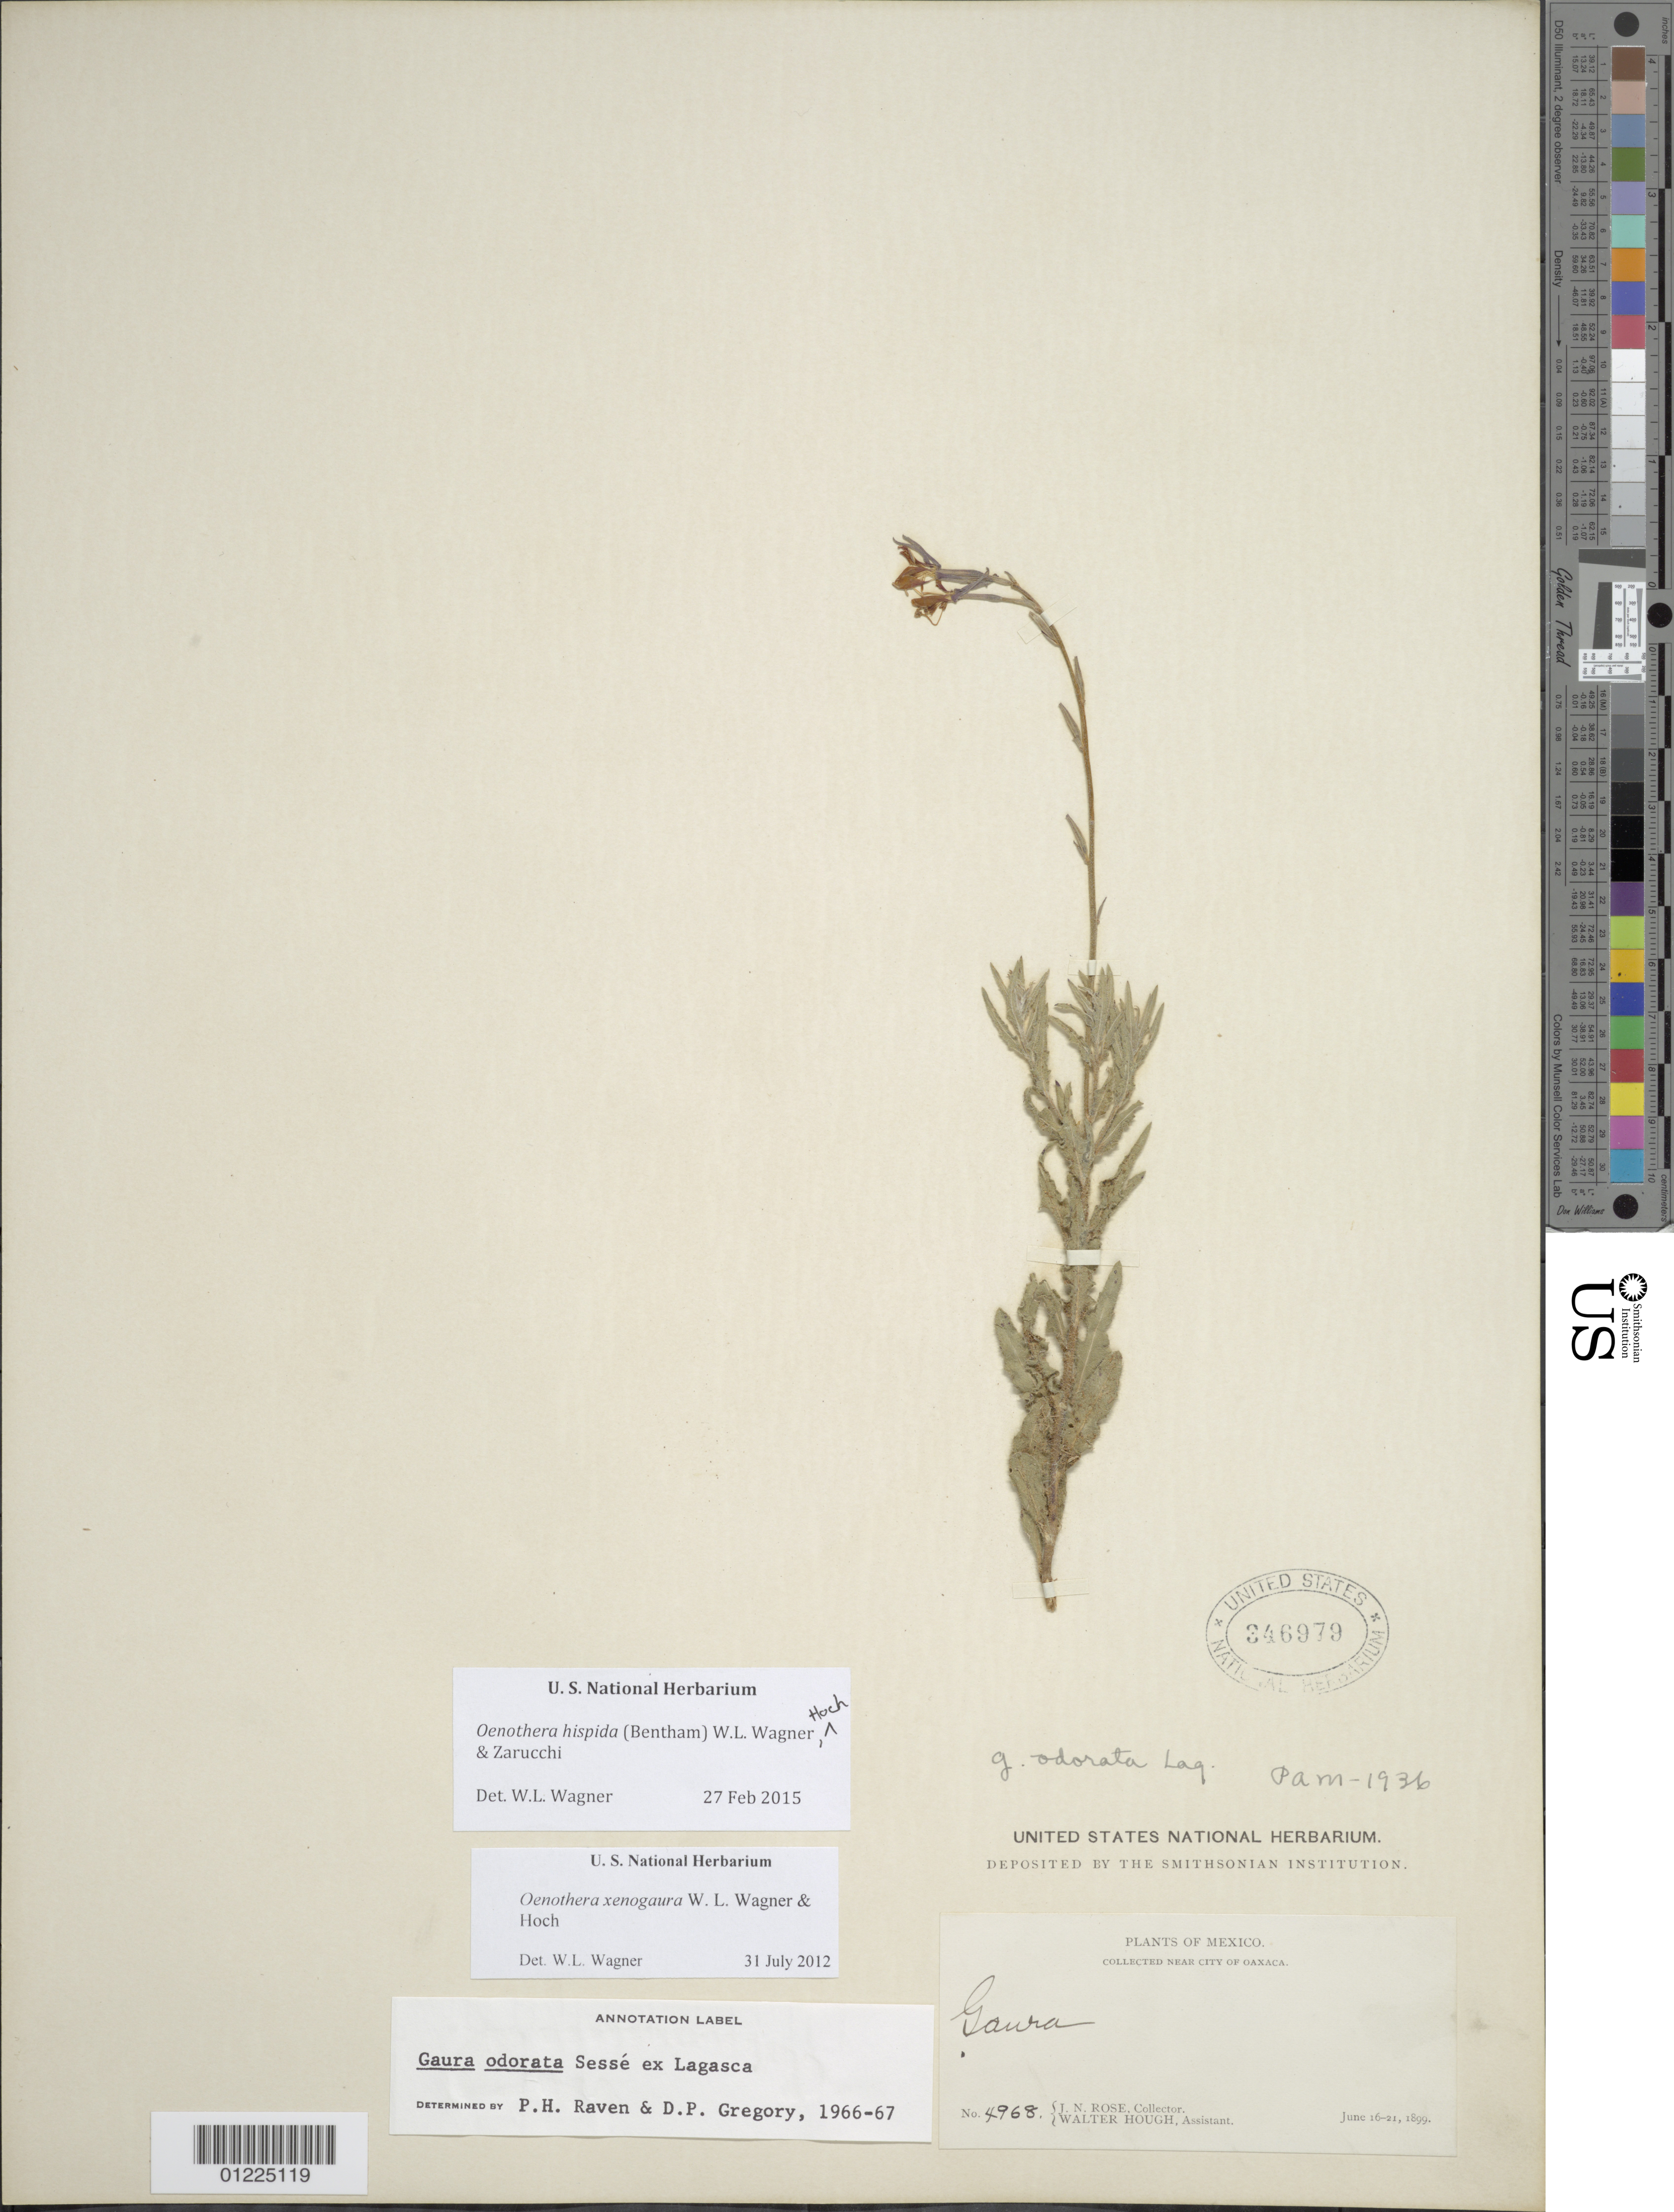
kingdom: Plantae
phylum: Tracheophyta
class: Magnoliopsida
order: Myrtales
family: Onagraceae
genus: Oenothera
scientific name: Oenothera hispida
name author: (Benth.) W.L. Wagner et al.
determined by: Wagner, W. L., (BOT), Smithsonian Institution - National Museum of Natural History (UNITED STATES)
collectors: J. N. Rose & W. Hough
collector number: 4968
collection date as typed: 16 Jun 1899 to 21 Jun 1899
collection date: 1899-06-16/1899-06-21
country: Mexico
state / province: Oaxaca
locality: Near city of Oaxaca.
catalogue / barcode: US 346979